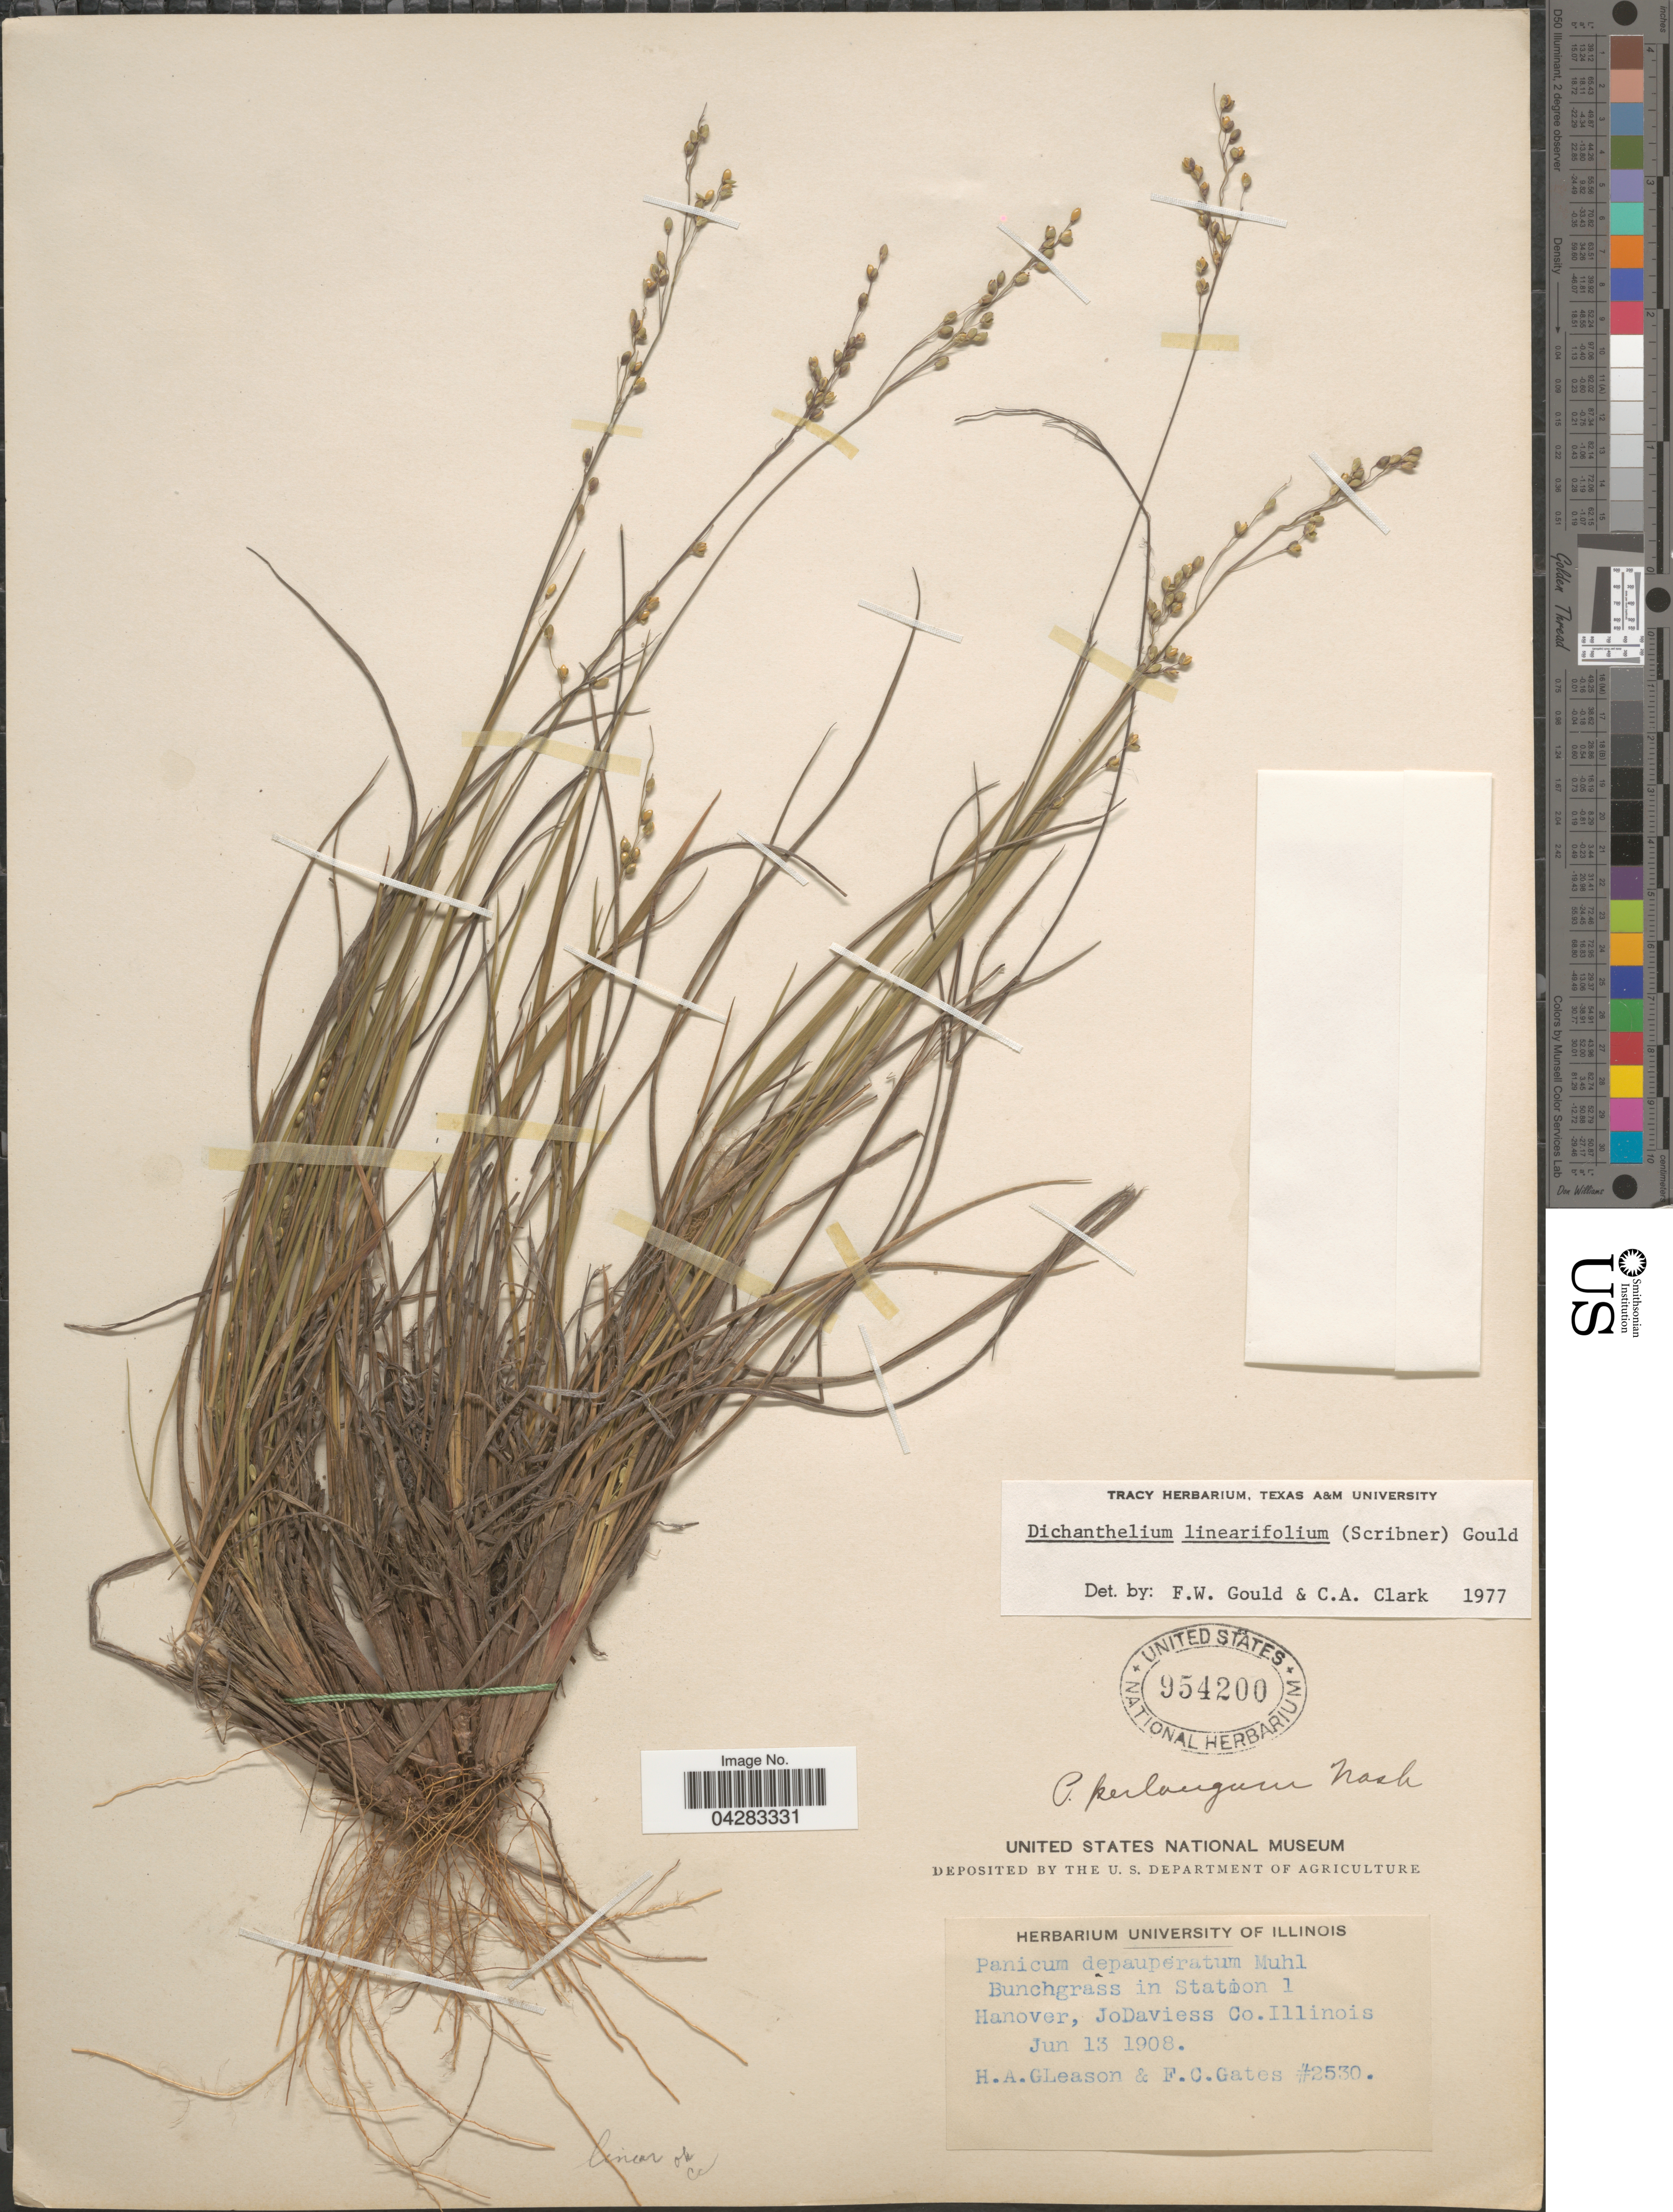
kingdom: Plantae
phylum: Tracheophyta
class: Liliopsida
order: Poales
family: Poaceae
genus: Dichanthelium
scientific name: Dichanthelium linearifolium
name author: (Scribn.) Gould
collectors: H. A. Gleason & F. C. Gates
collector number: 2530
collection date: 1908-06-13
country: United States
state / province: Illinois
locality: Bunchgrass in Station 1. Hanover, JoDaviess Co.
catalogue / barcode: US 954200